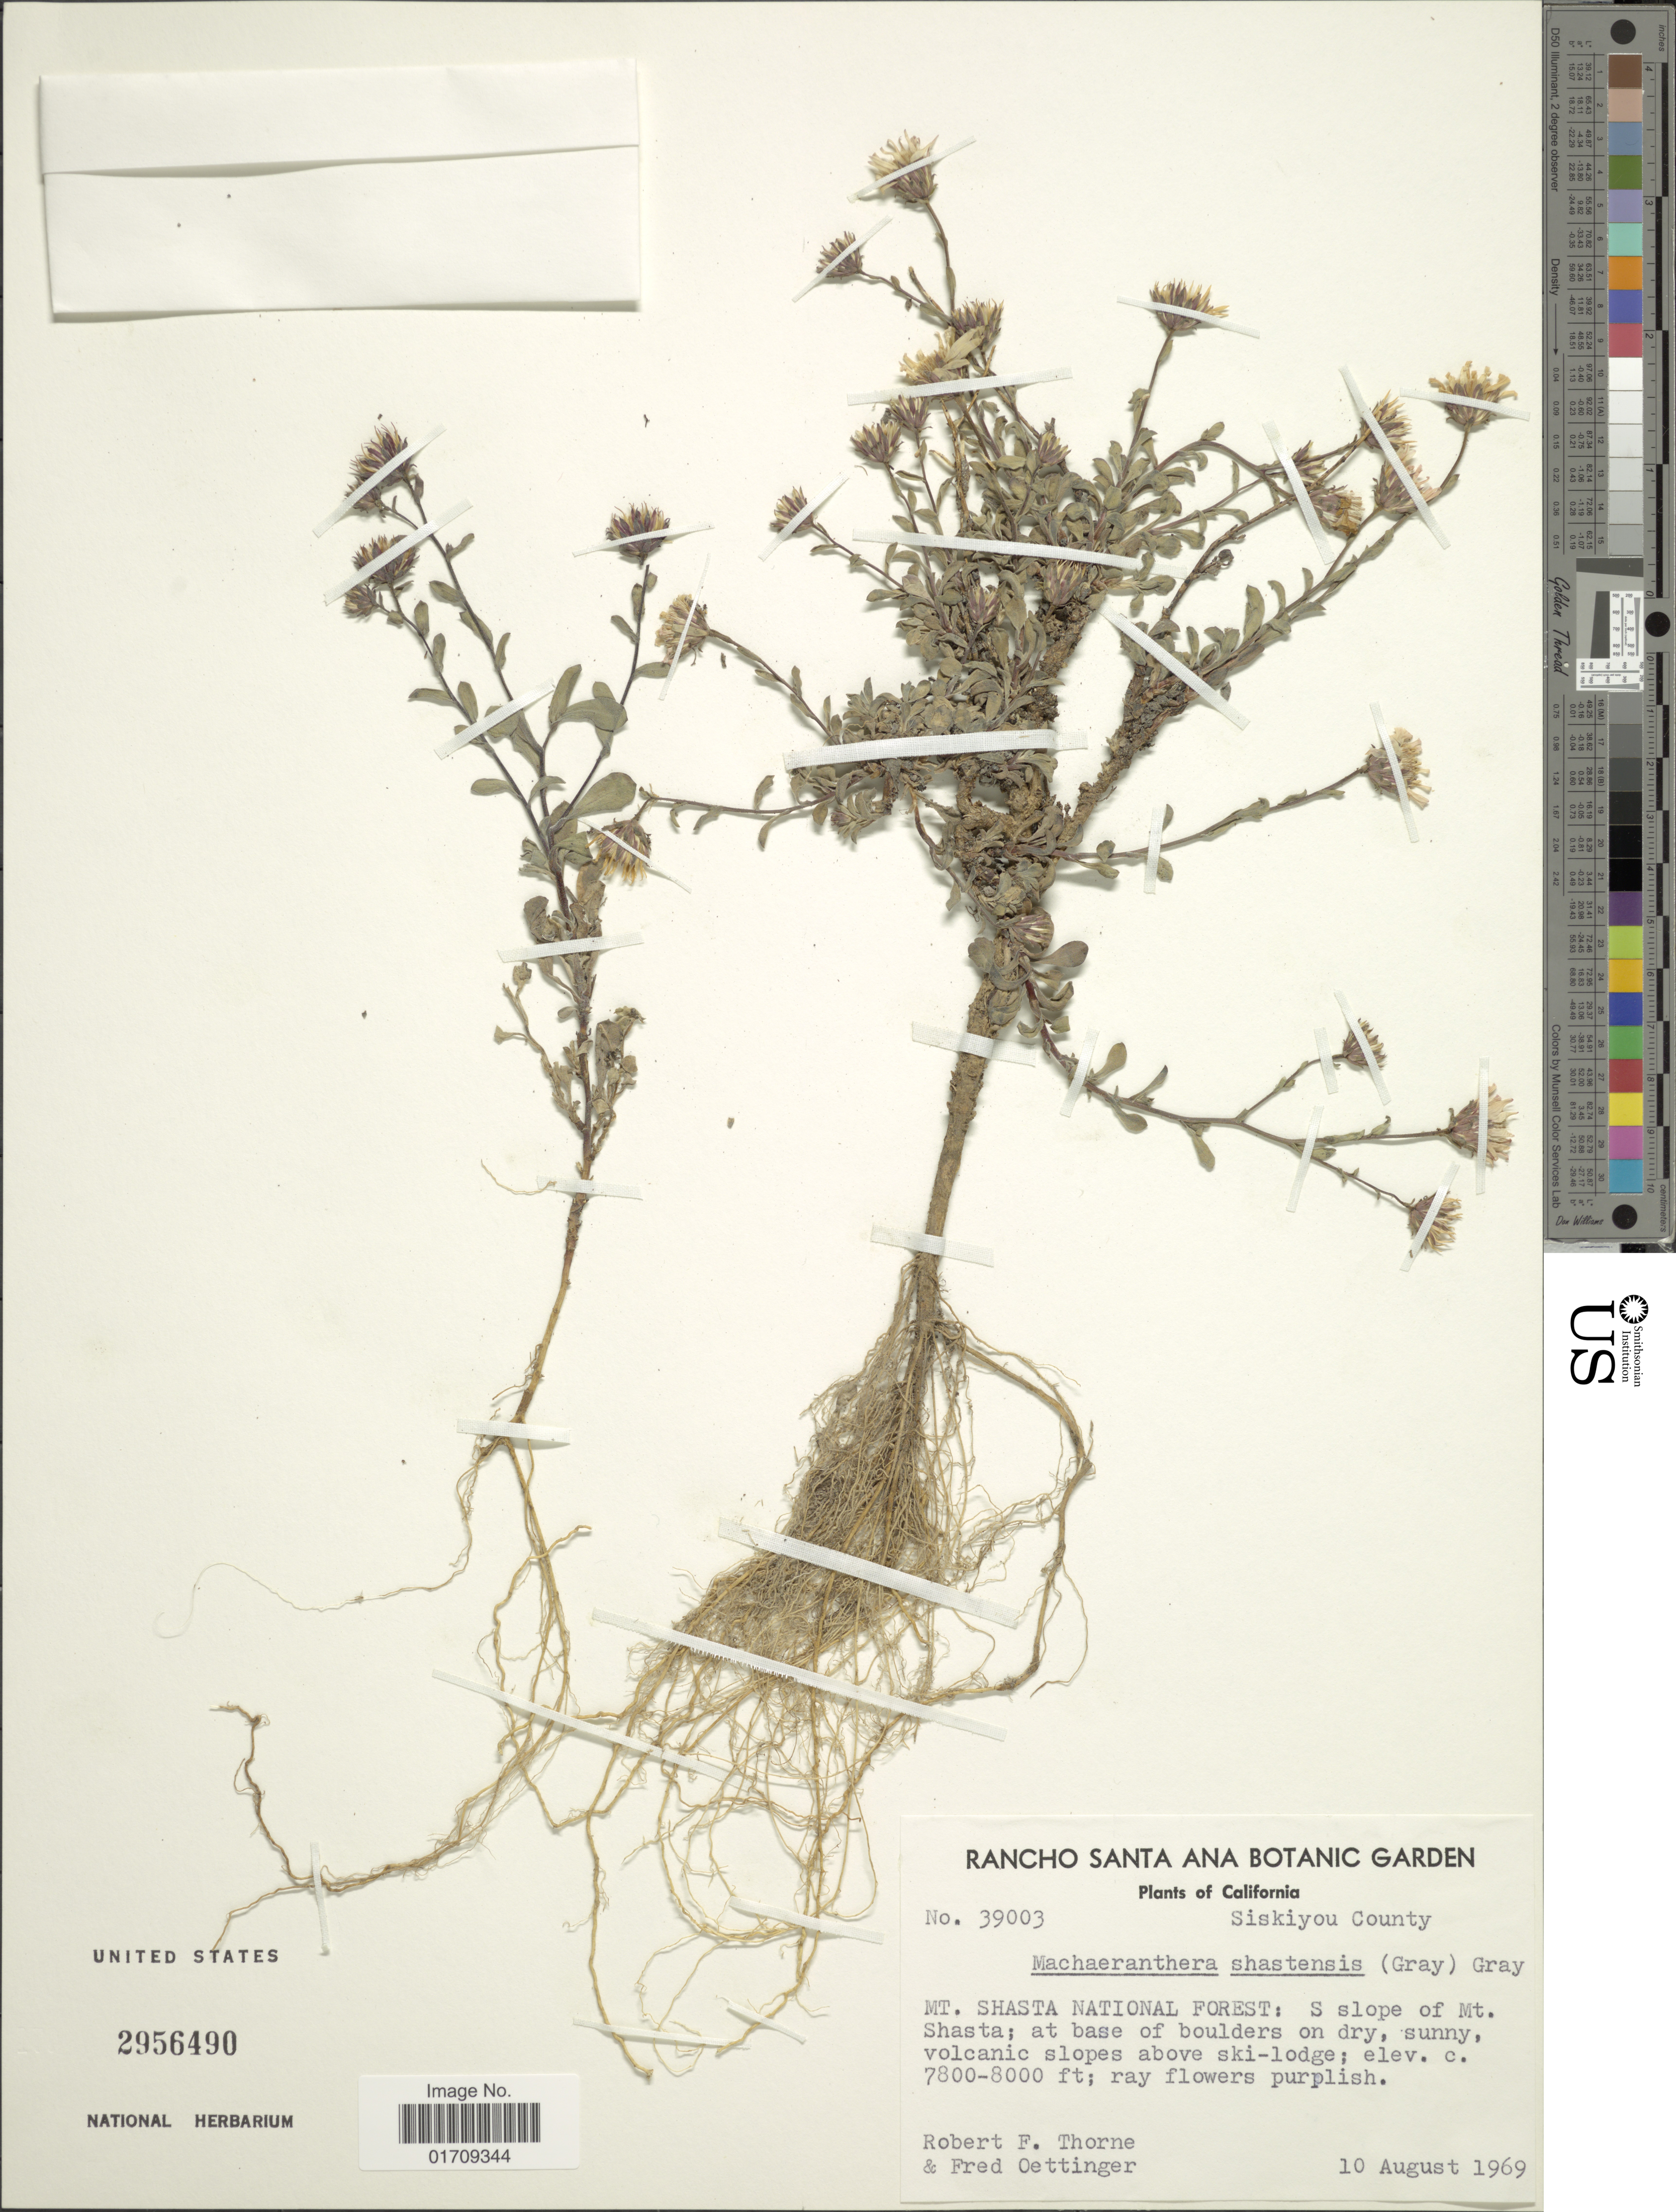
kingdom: Plantae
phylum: Tracheophyta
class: Magnoliopsida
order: Asterales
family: Asteraceae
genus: Machaeranthera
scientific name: Machaeranthera shastensis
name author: A. Gray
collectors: R. F. Thorne & F. Oettinger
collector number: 39003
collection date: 1969-08-10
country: United States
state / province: California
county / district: Siskiyou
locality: Siskiyou County, Mt. Shasta National Forest, S slope of Mt. Shasta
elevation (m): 2377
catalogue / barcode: US 2956490